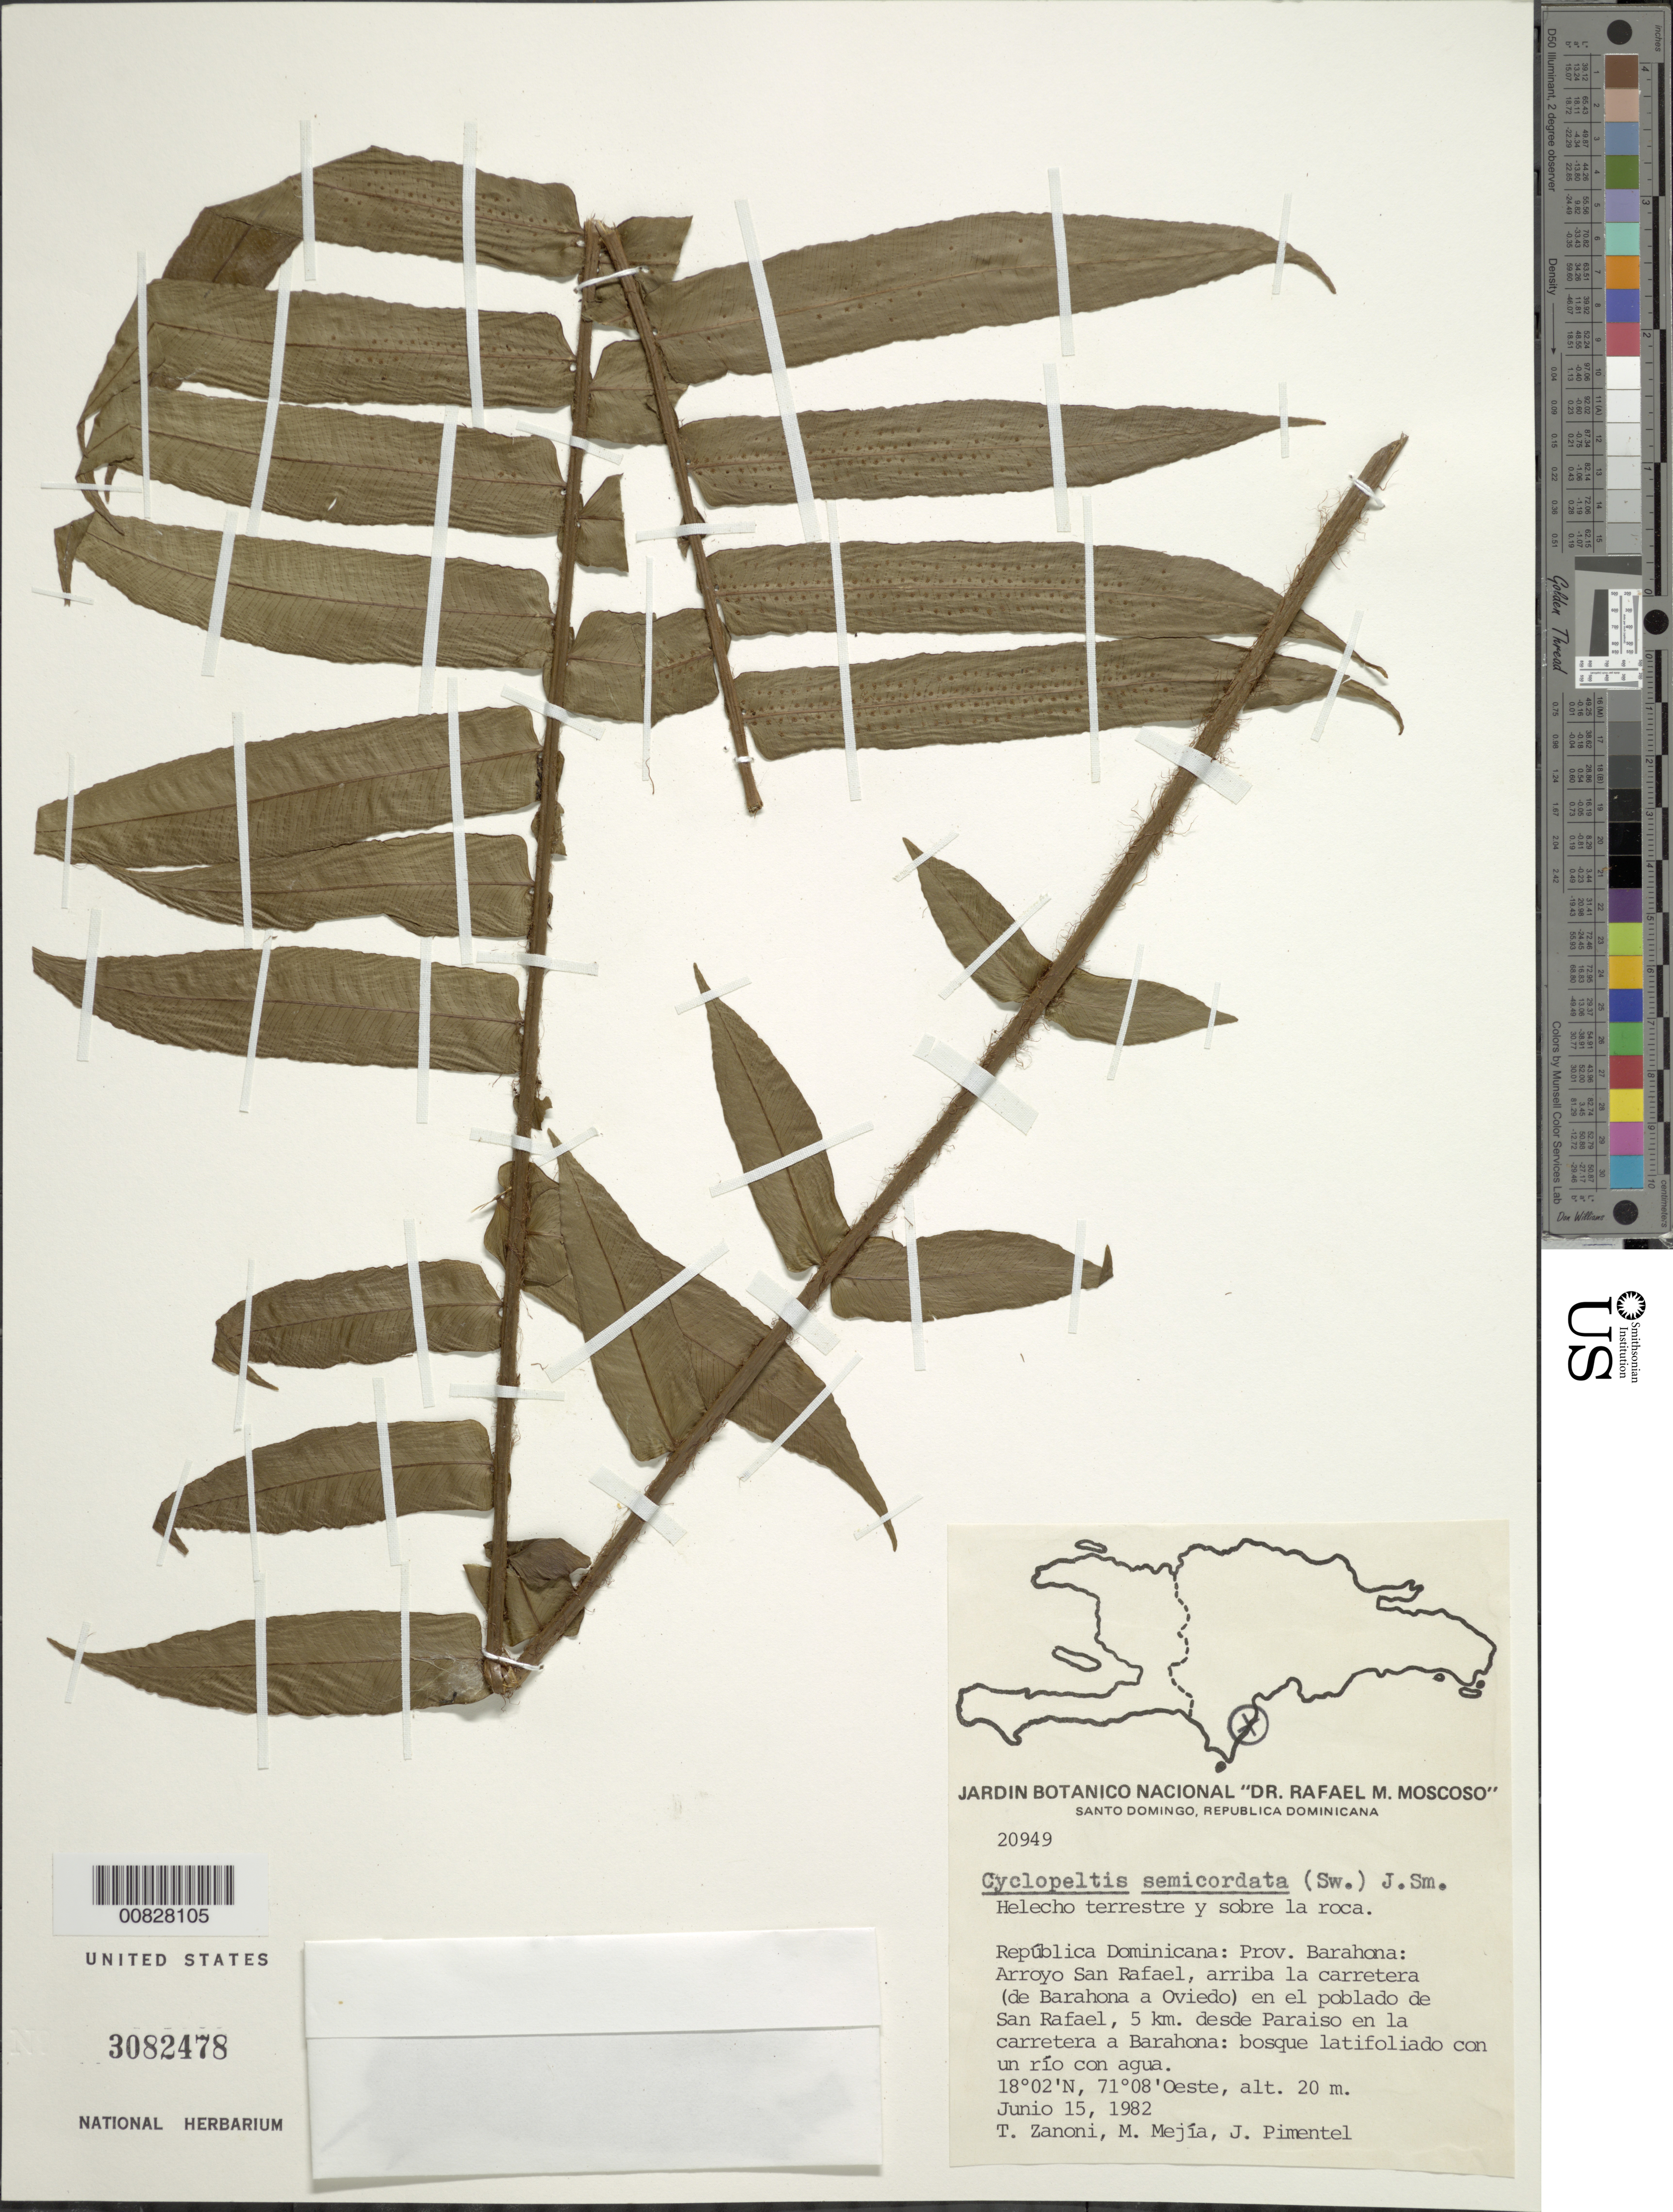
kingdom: Plantae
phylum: Tracheophyta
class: Polypodiopsida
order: Polypodiales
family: Lomariopsidaceae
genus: Cyclopeltis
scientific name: Cyclopeltis semicordata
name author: (Sw.) J. Sm.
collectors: T. A. Zanoni, M. Mejia & J. Pimentel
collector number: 20949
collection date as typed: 15 Jun 1982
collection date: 1982-06-15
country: Dominican Republic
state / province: Barahona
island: Hispaniola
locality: Arroyo San Rafael, carretera (de Barahona a Oviedo) en el poblado de San Rafael, 5 km desde Pariaso en la carretera a Barahona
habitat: Bosque latifoliado con un río con agua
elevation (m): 20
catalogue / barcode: US 3082478